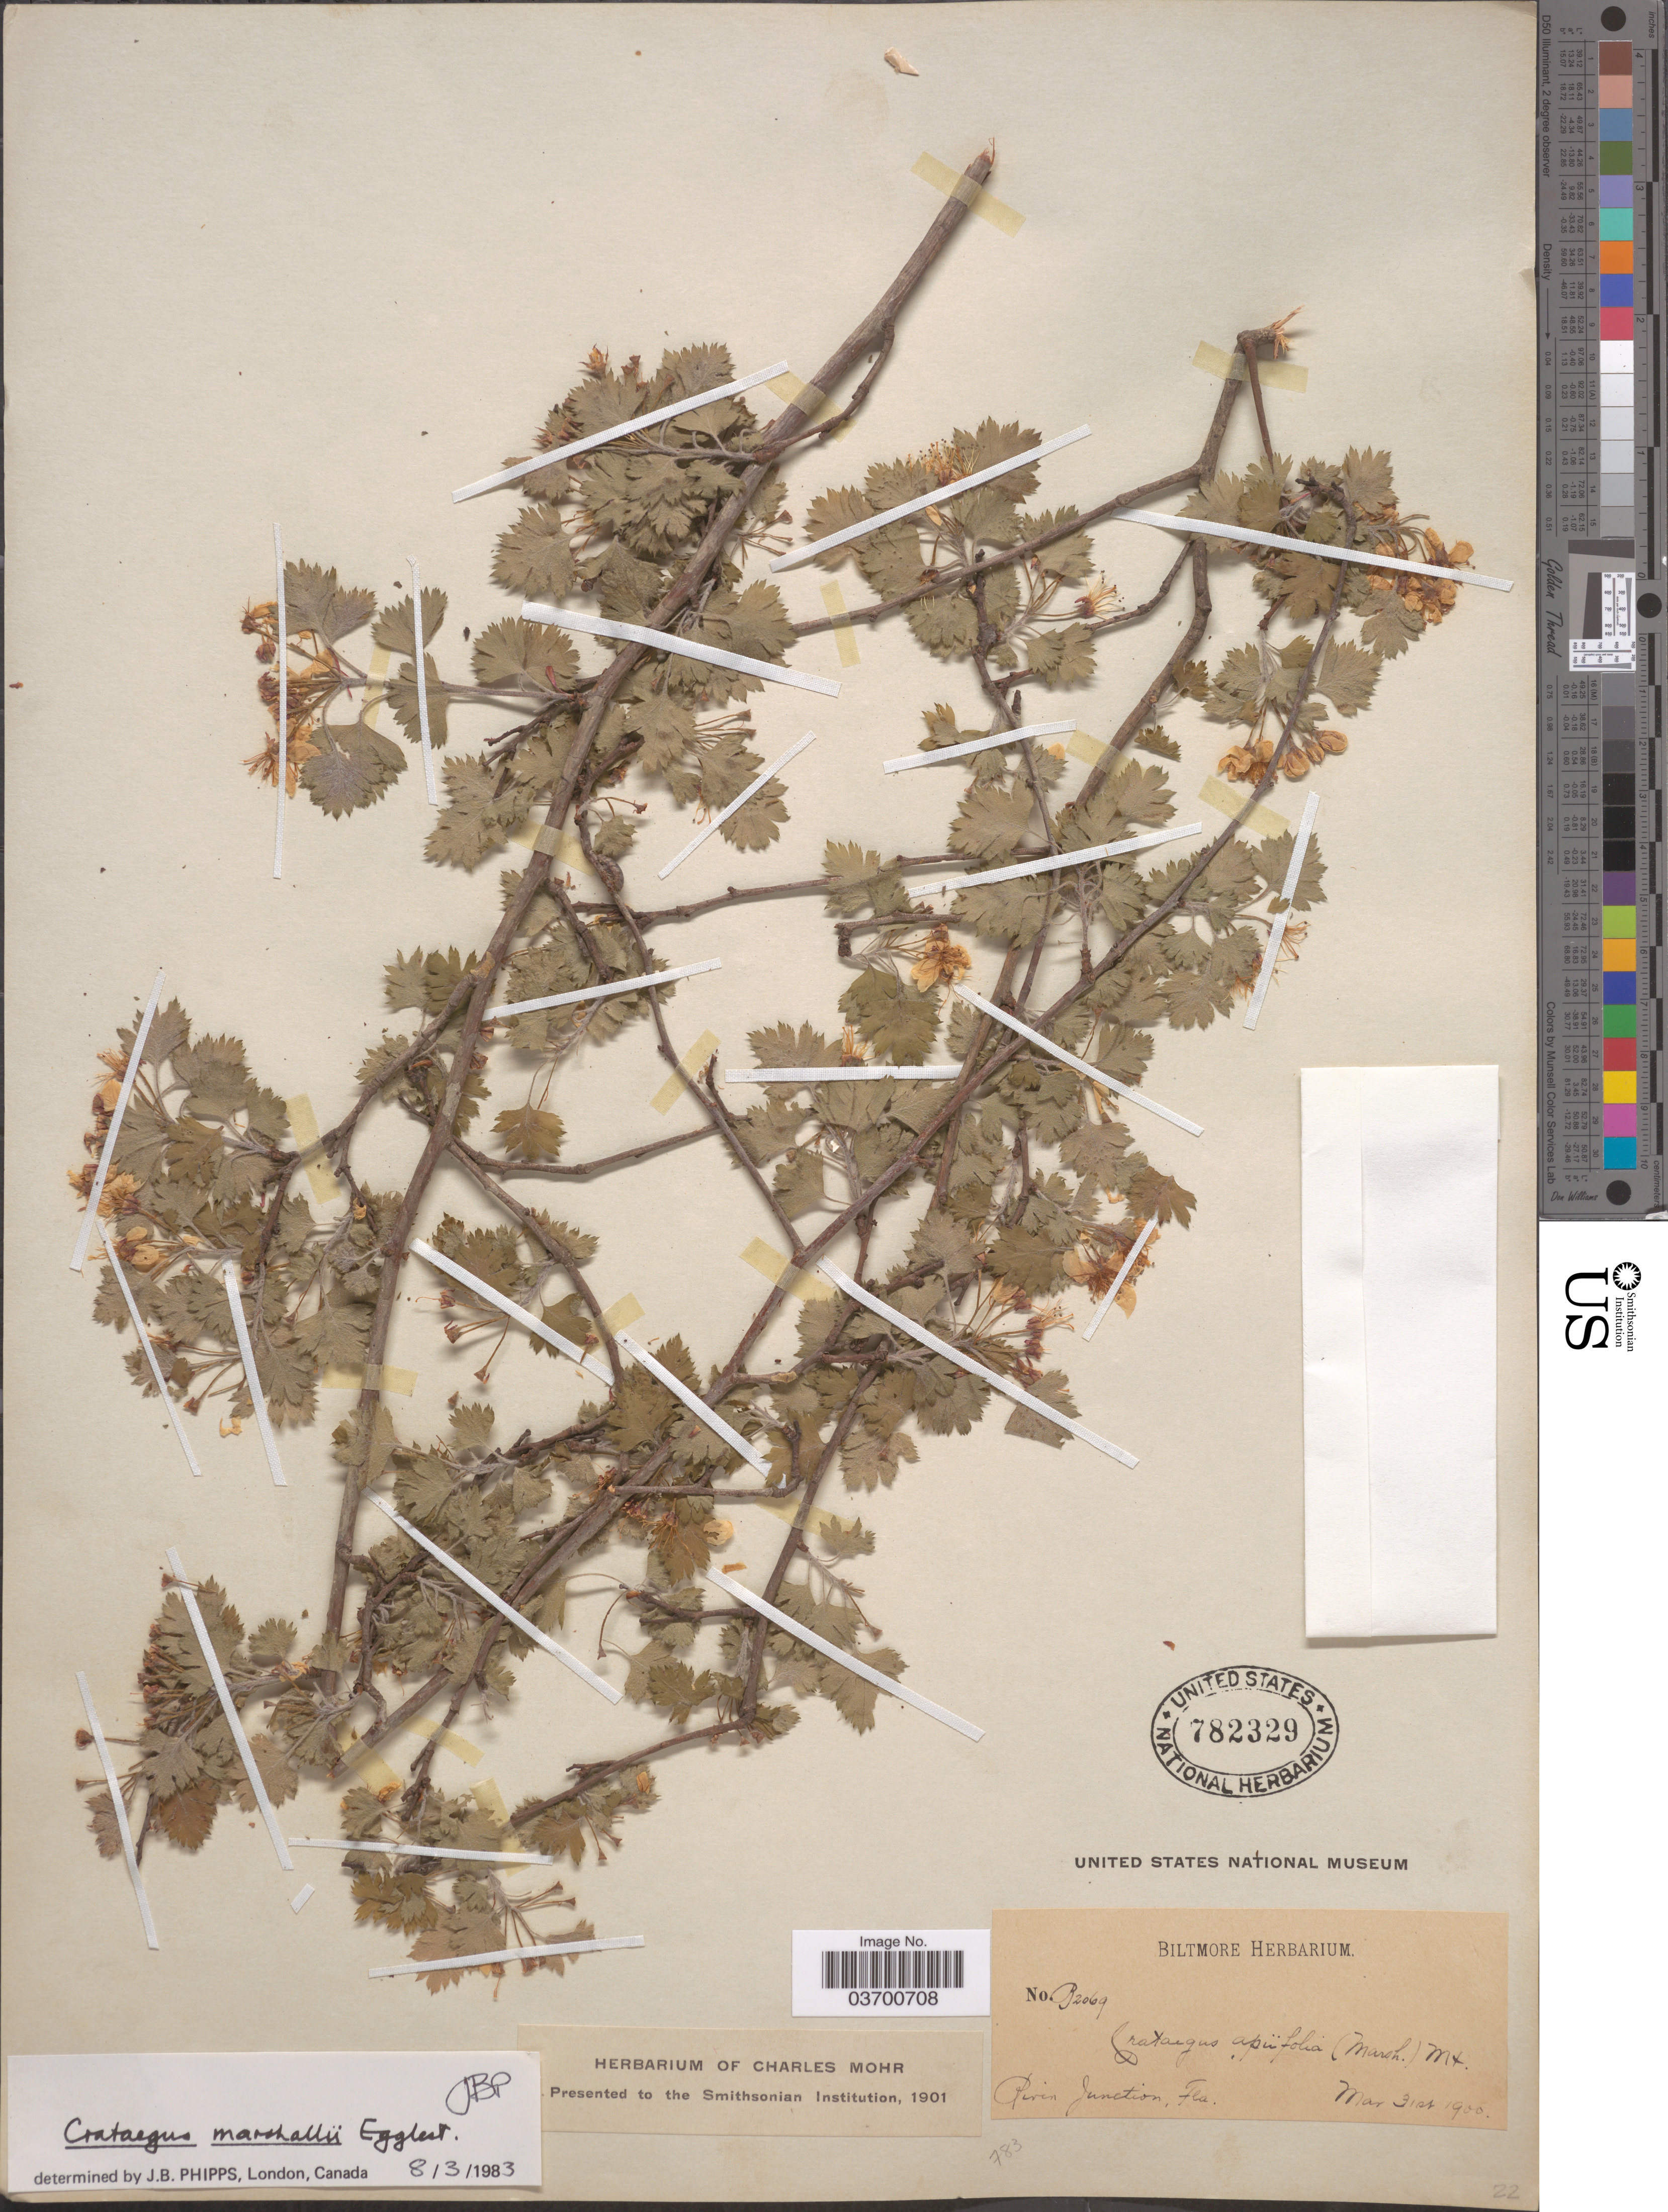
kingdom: Plantae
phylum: Tracheophyta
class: Magnoliopsida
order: Rosales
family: Rosaceae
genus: Crataegus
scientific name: Crataegus marshallii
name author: Eggl.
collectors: ex herb. Biltmore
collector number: B2069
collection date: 1900-03-31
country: United States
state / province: Florida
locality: River Junction.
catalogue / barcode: US 782329